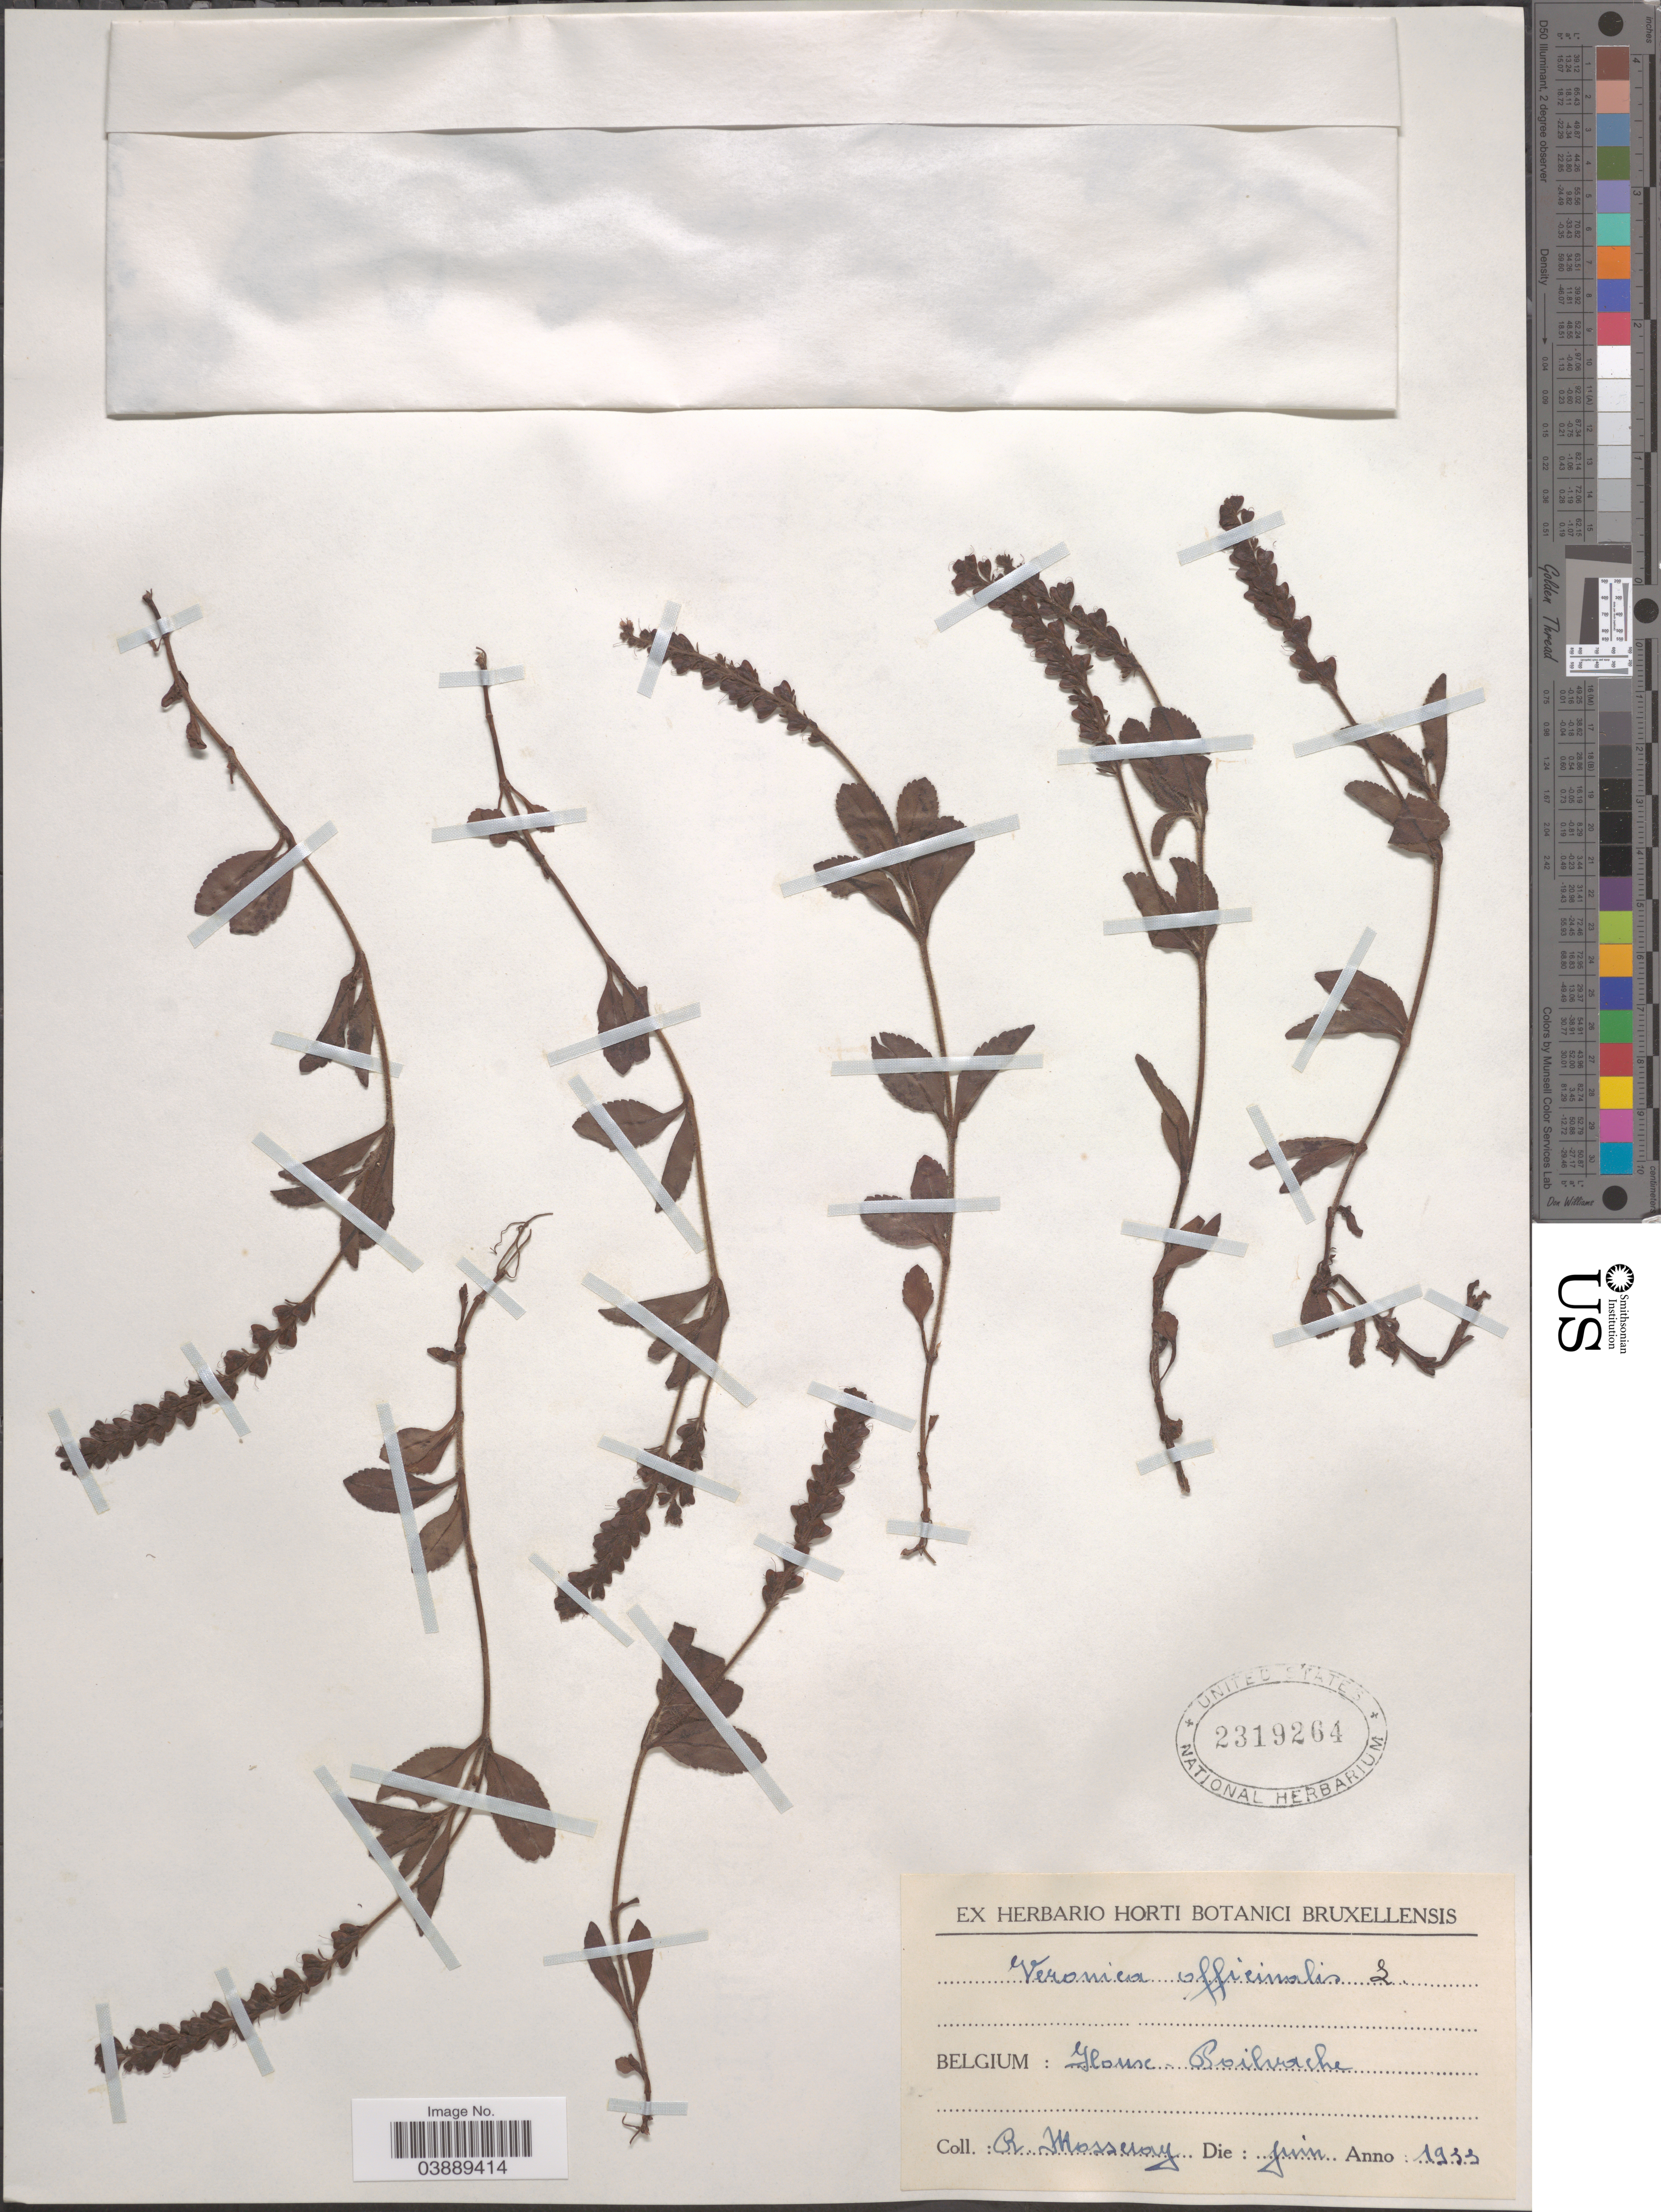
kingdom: Plantae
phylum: Tracheophyta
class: Magnoliopsida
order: Lamiales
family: Plantaginaceae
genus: Veronica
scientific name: Veronica officinalis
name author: L.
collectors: R. Mosseray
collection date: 1933-06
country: Belgium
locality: Honse- Poilriche. [interpreted]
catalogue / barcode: US 2319264